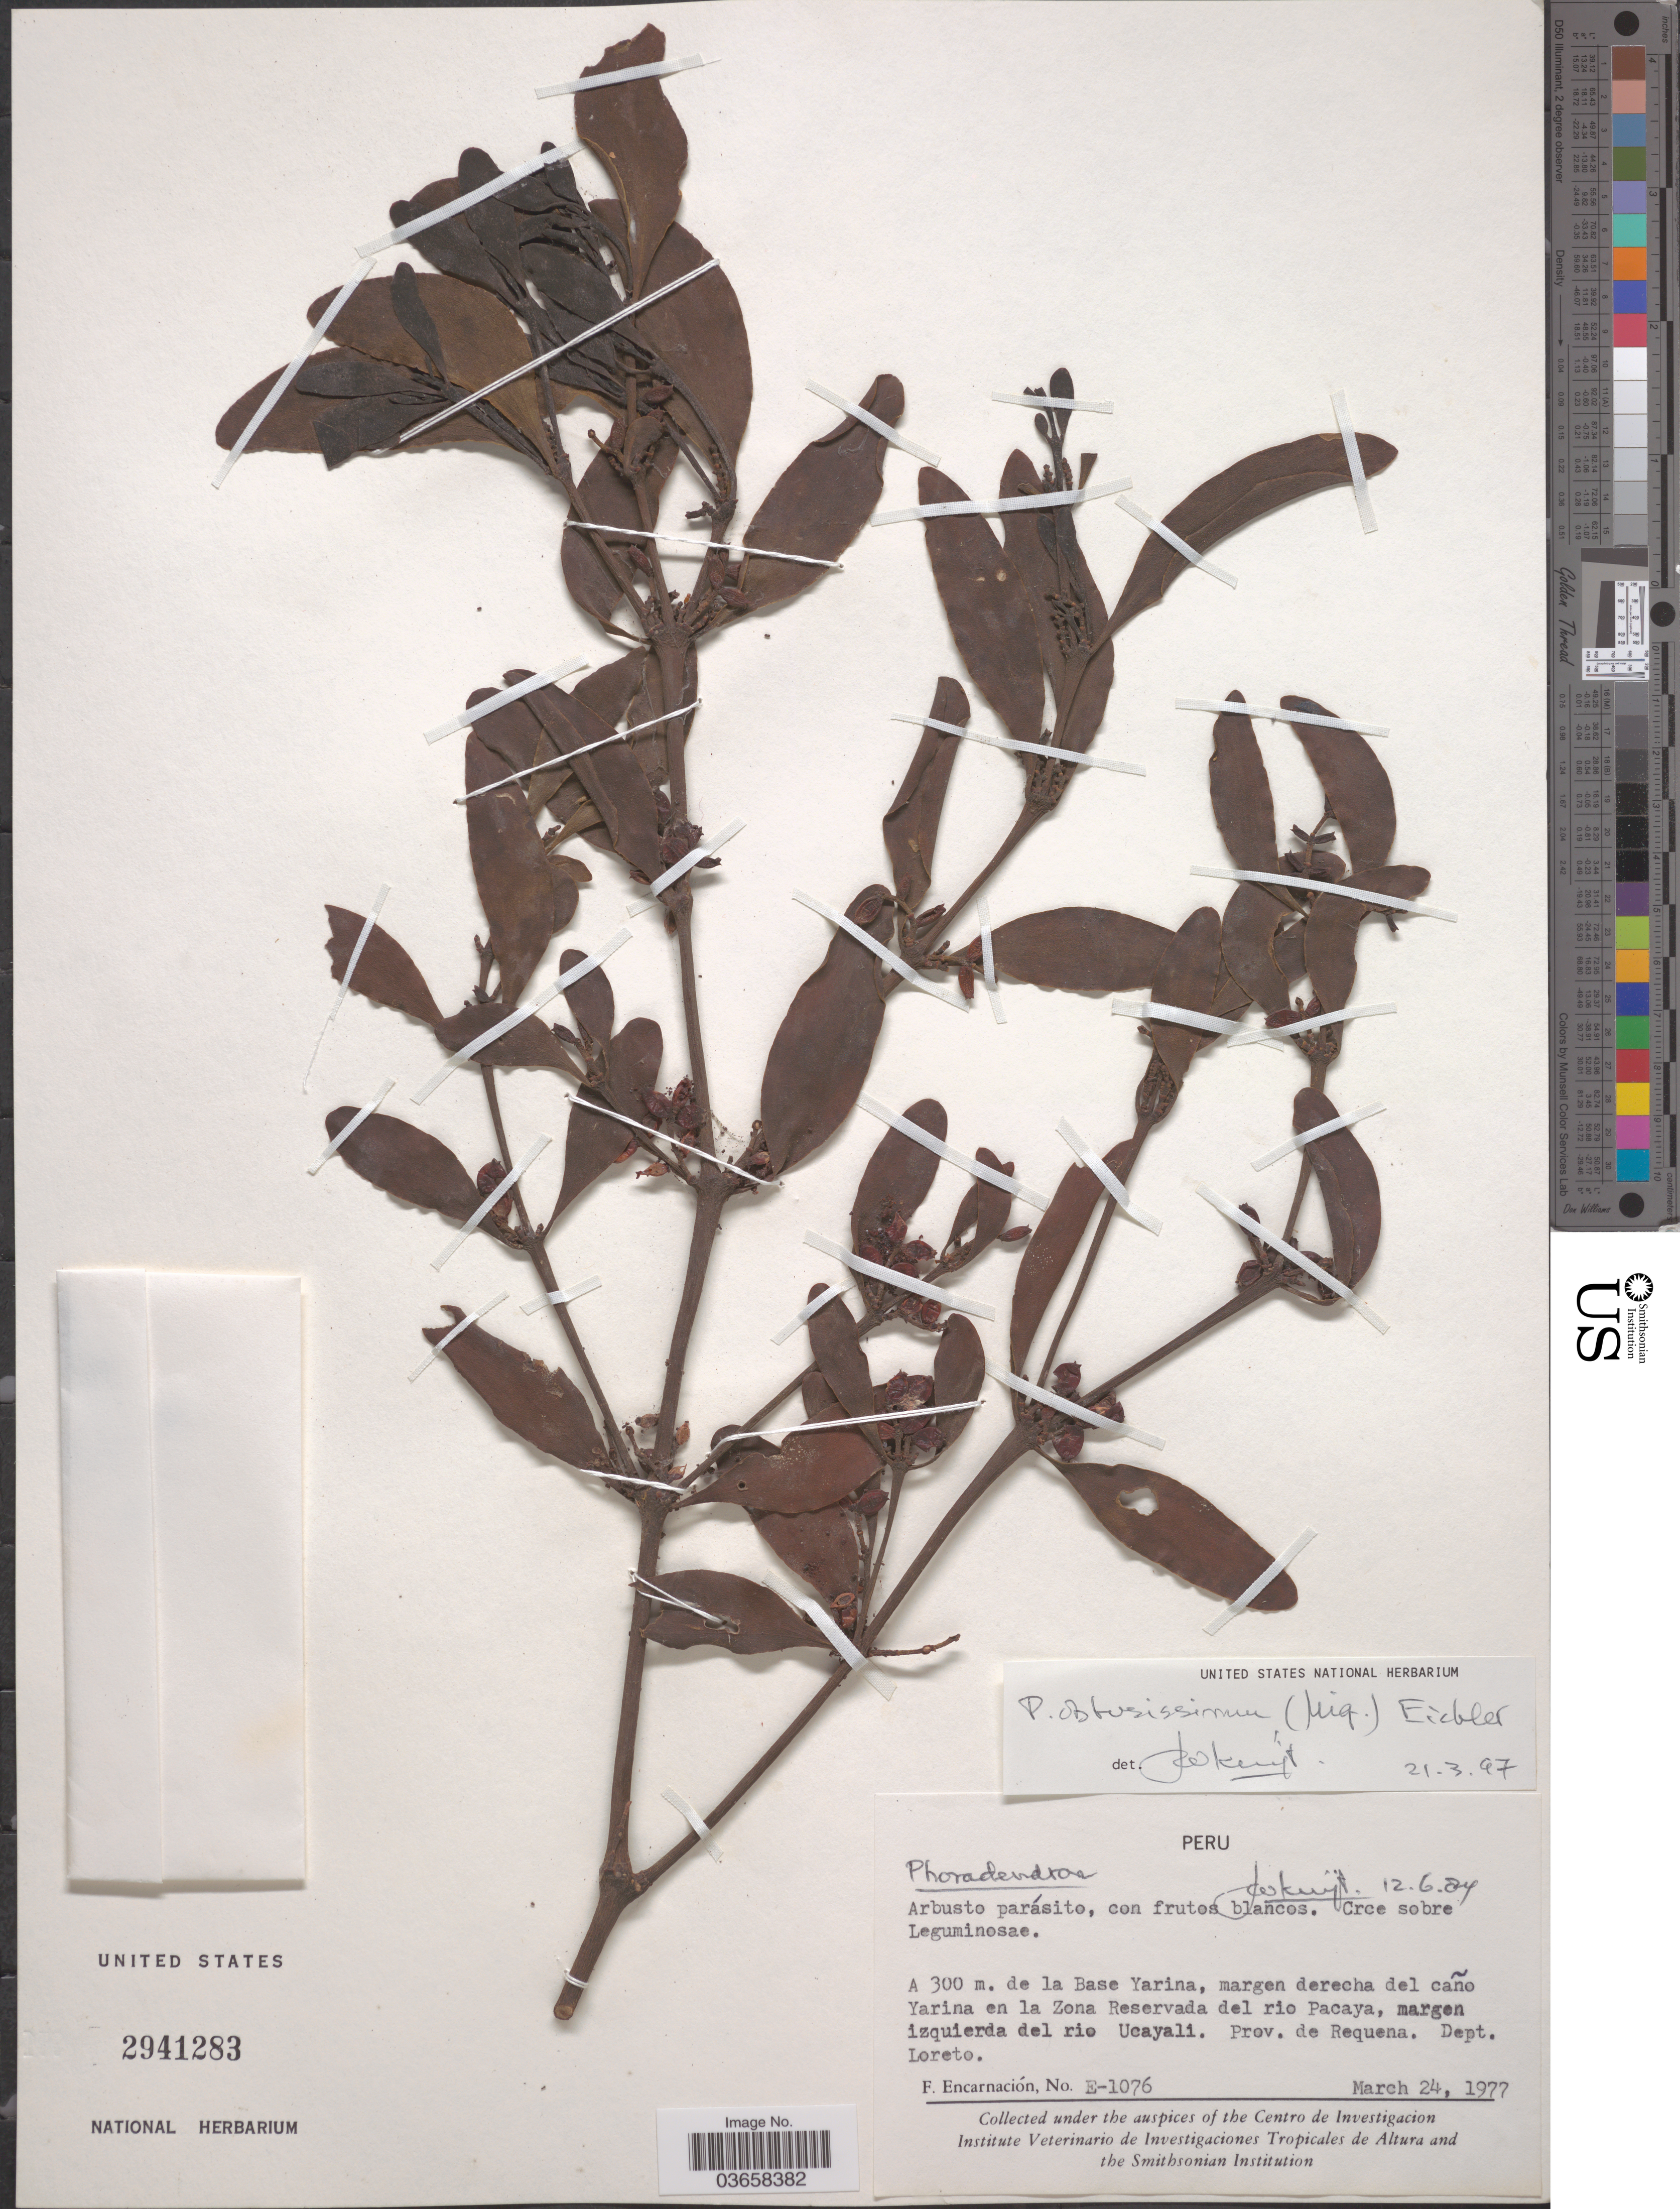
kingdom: Plantae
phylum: Tracheophyta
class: Magnoliopsida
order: Santalales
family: Viscaceae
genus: Phoradendron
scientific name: Phoradendron obtusissimum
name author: (Miq.) Eichler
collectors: F. Encarnación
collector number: E-1076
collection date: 1977-03-24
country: Peru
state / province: Loreto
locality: A 300 m. de la Base Yarina, margen derecha del caño Yarina en la Zona Reservada del rio Pacaya, margen izquierda del rio Ucayali. Prov. de Requena. Dept. Loreto.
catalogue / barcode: US 2941283